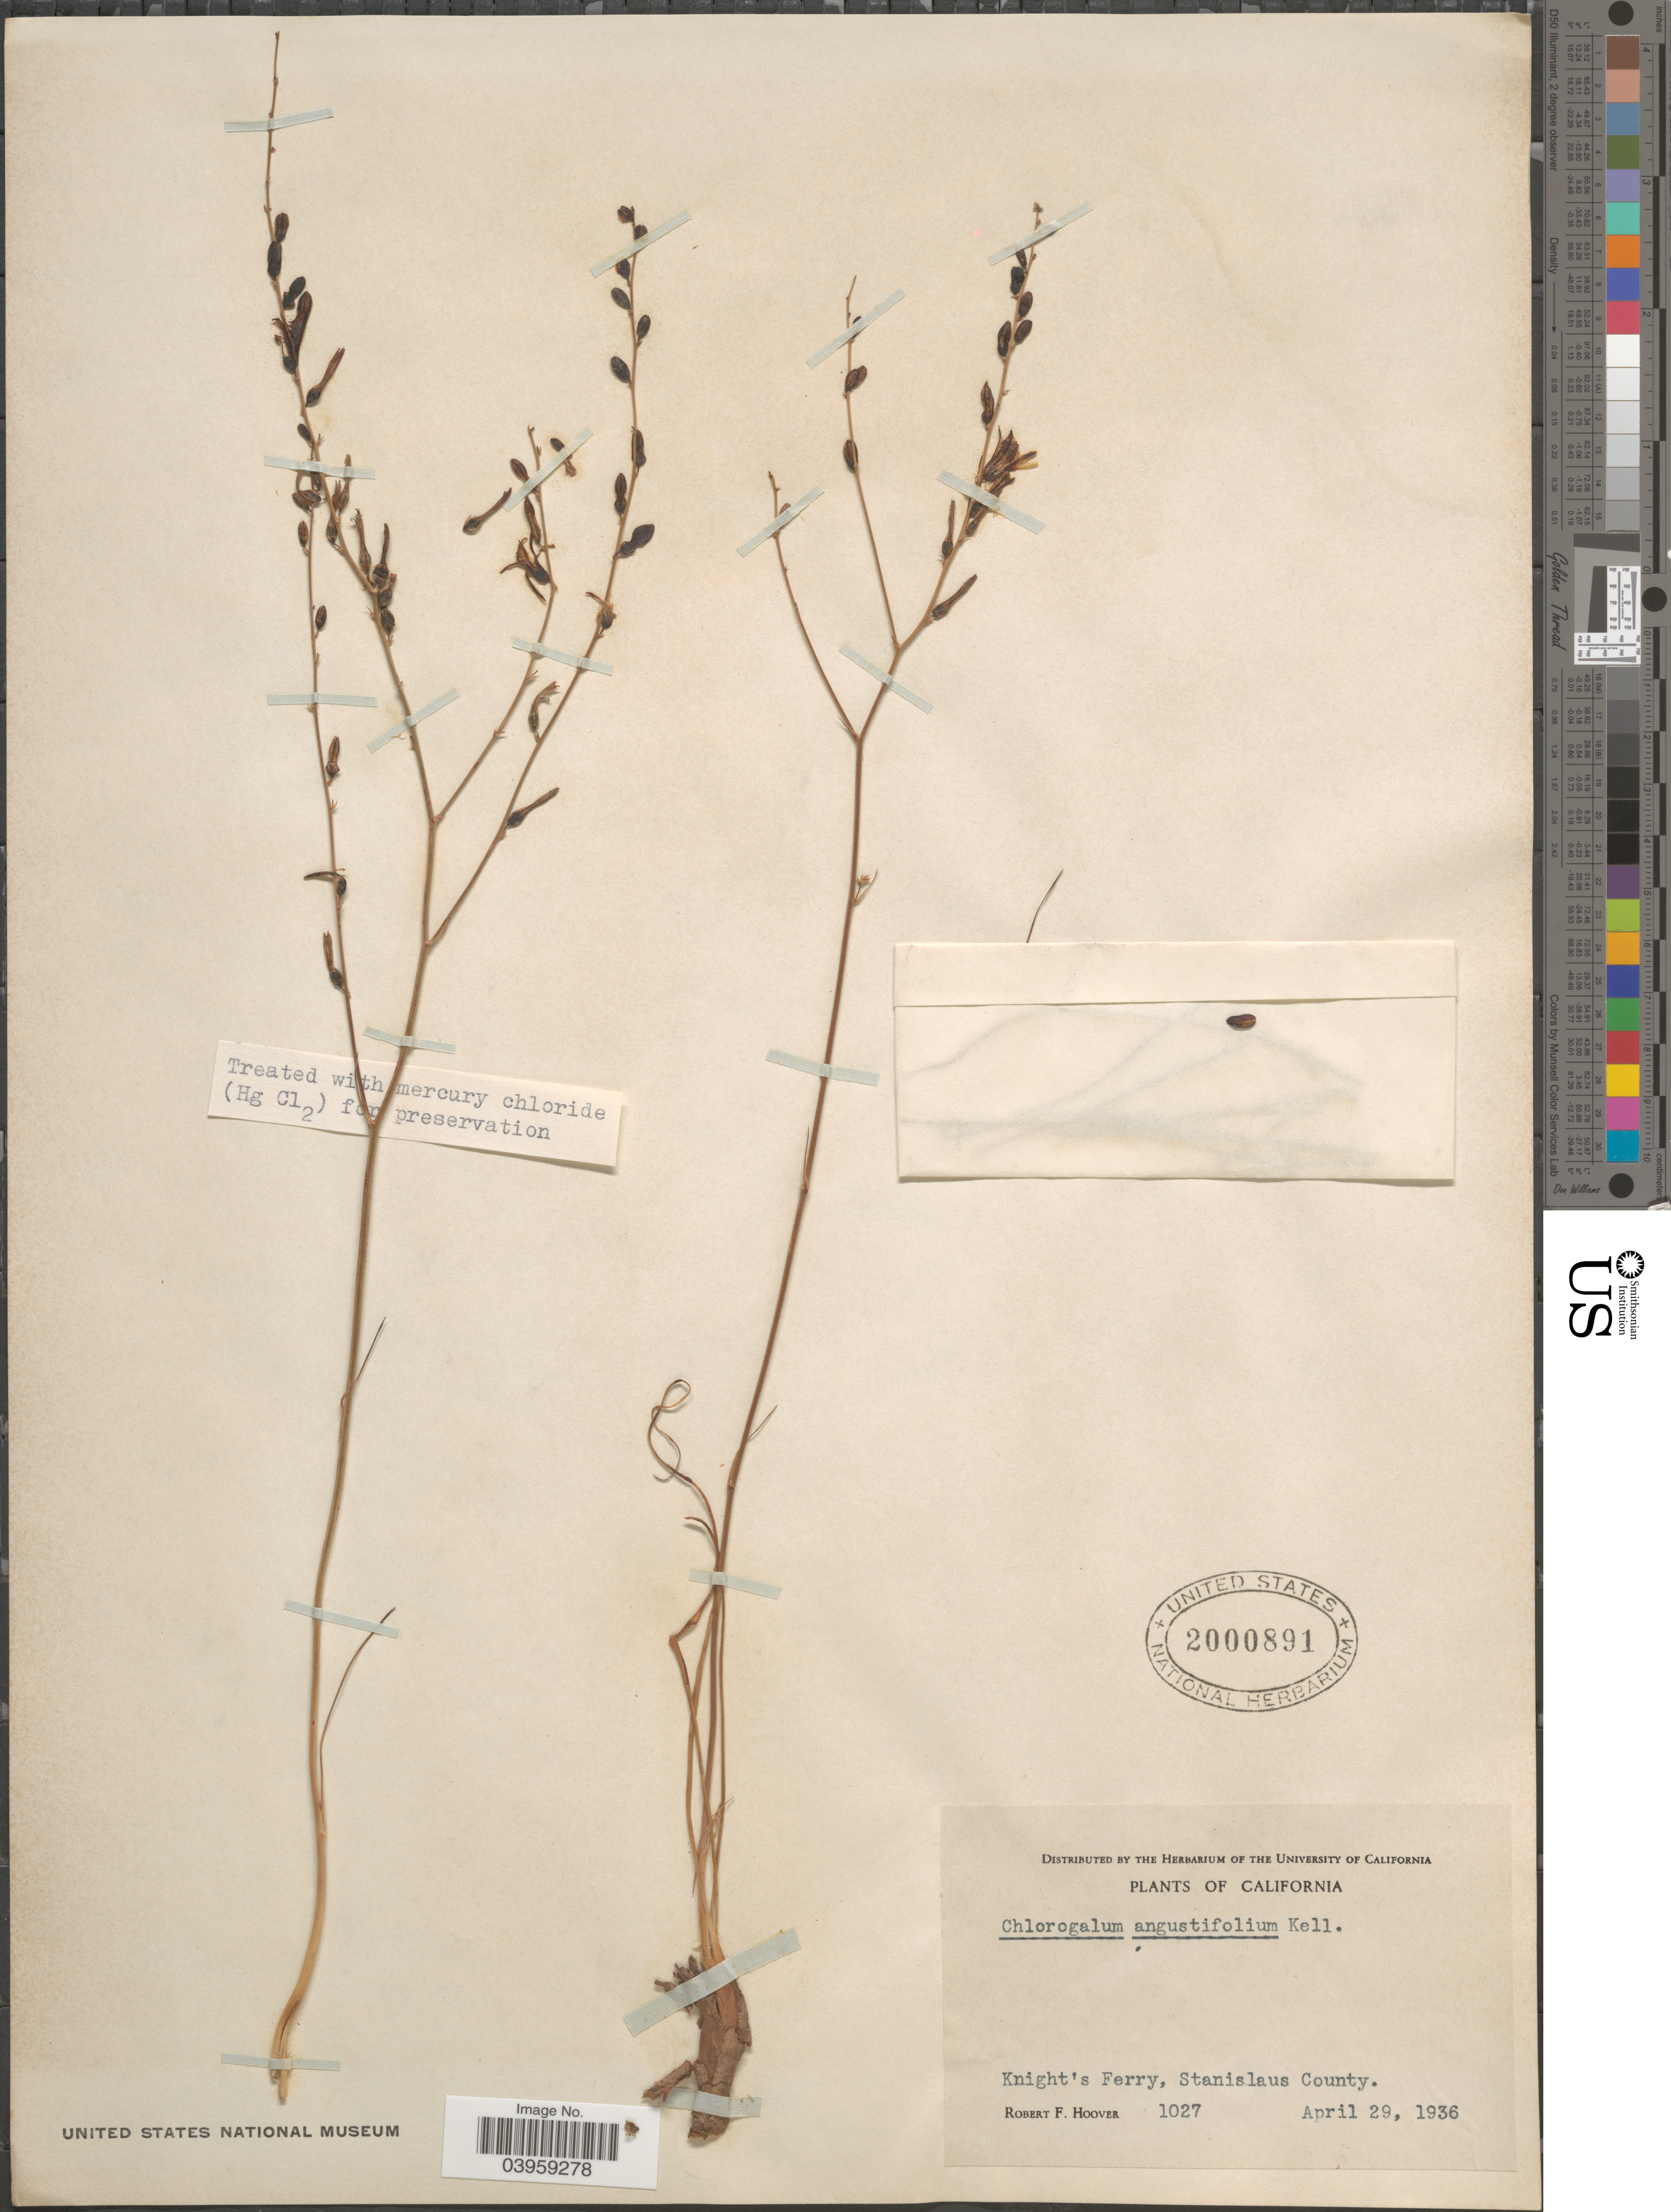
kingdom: Plantae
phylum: Tracheophyta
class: Liliopsida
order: Asparagales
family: Asparagaceae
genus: Chlorogalum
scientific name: Chlorogalum angustifolium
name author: Kellogg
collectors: R. F. Hoover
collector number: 1027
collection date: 1936-04-29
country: United States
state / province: California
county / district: Stanislaus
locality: Knight's Ferry, Stanislaus County.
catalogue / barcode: US 2000891